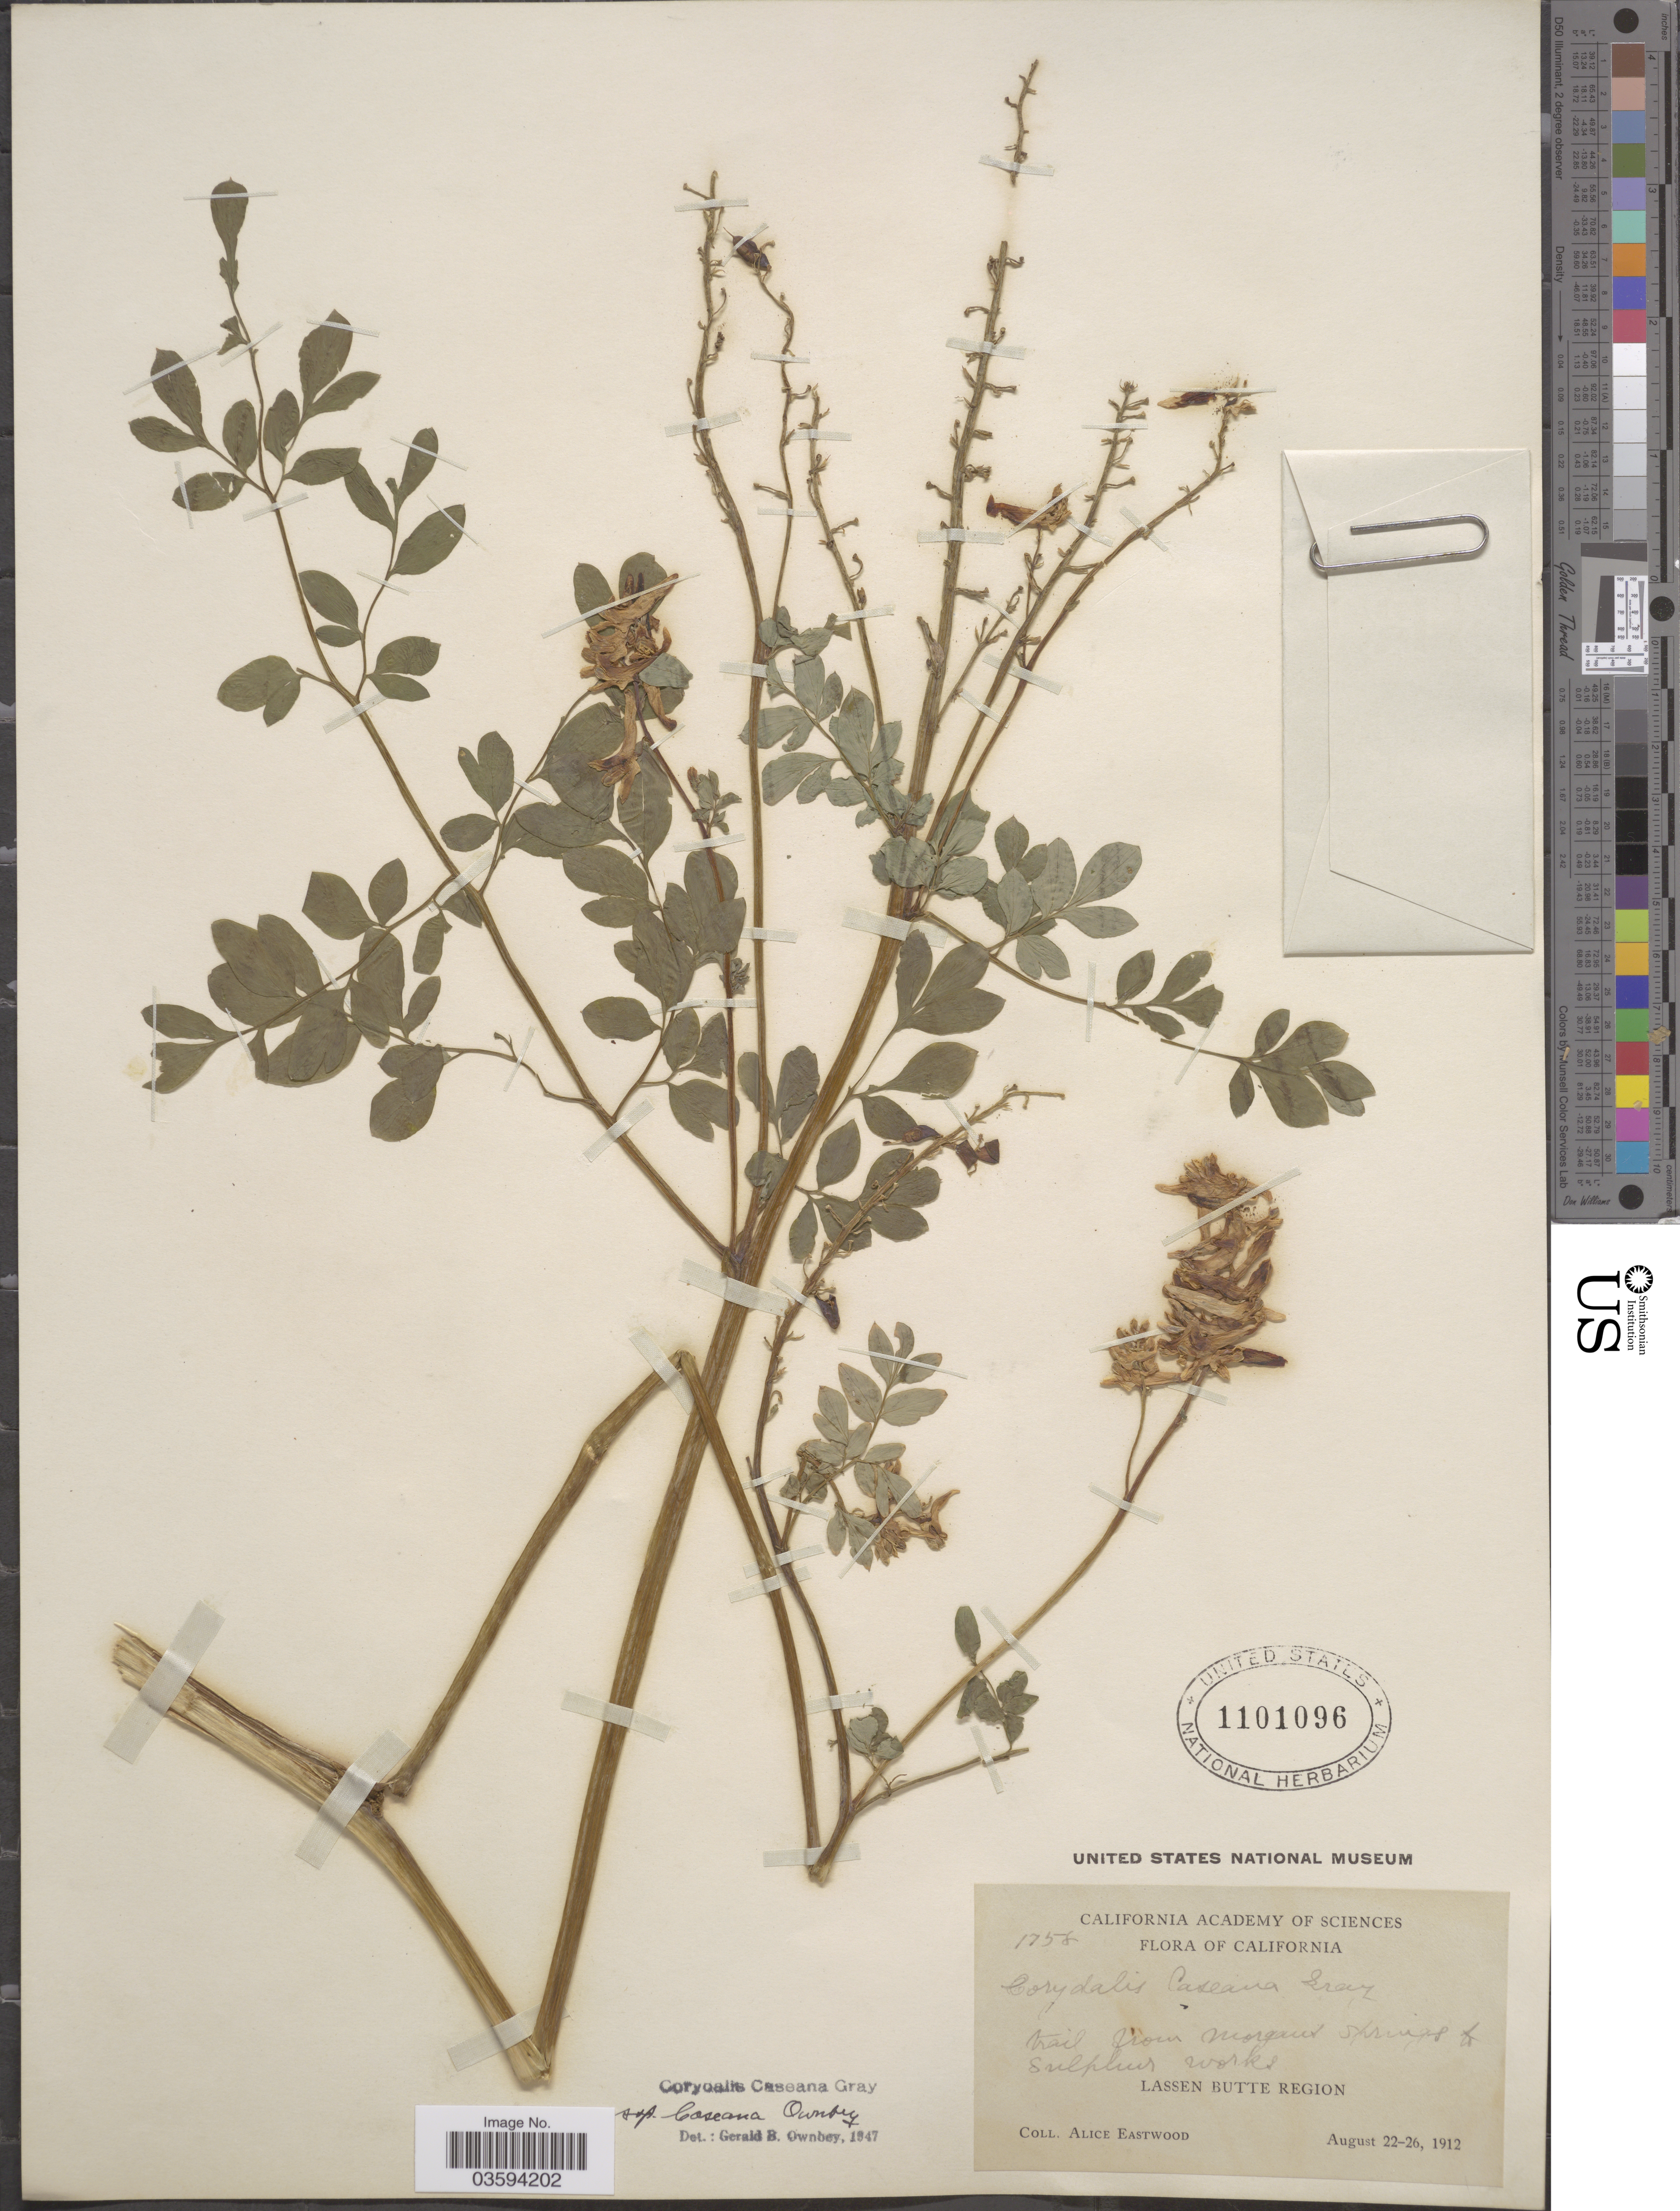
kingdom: Plantae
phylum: Tracheophyta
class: Magnoliopsida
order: Ranunculales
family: Papaveraceae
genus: Corydalis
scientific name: Corydalis caseana subsp. caseana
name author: A. Gray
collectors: A. Eastwood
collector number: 1758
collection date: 1912-08-22/1912-08-26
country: United States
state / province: California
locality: Trail from Morgans Springs to Sulphur works. Lassen Butte Region.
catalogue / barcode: US 1101096